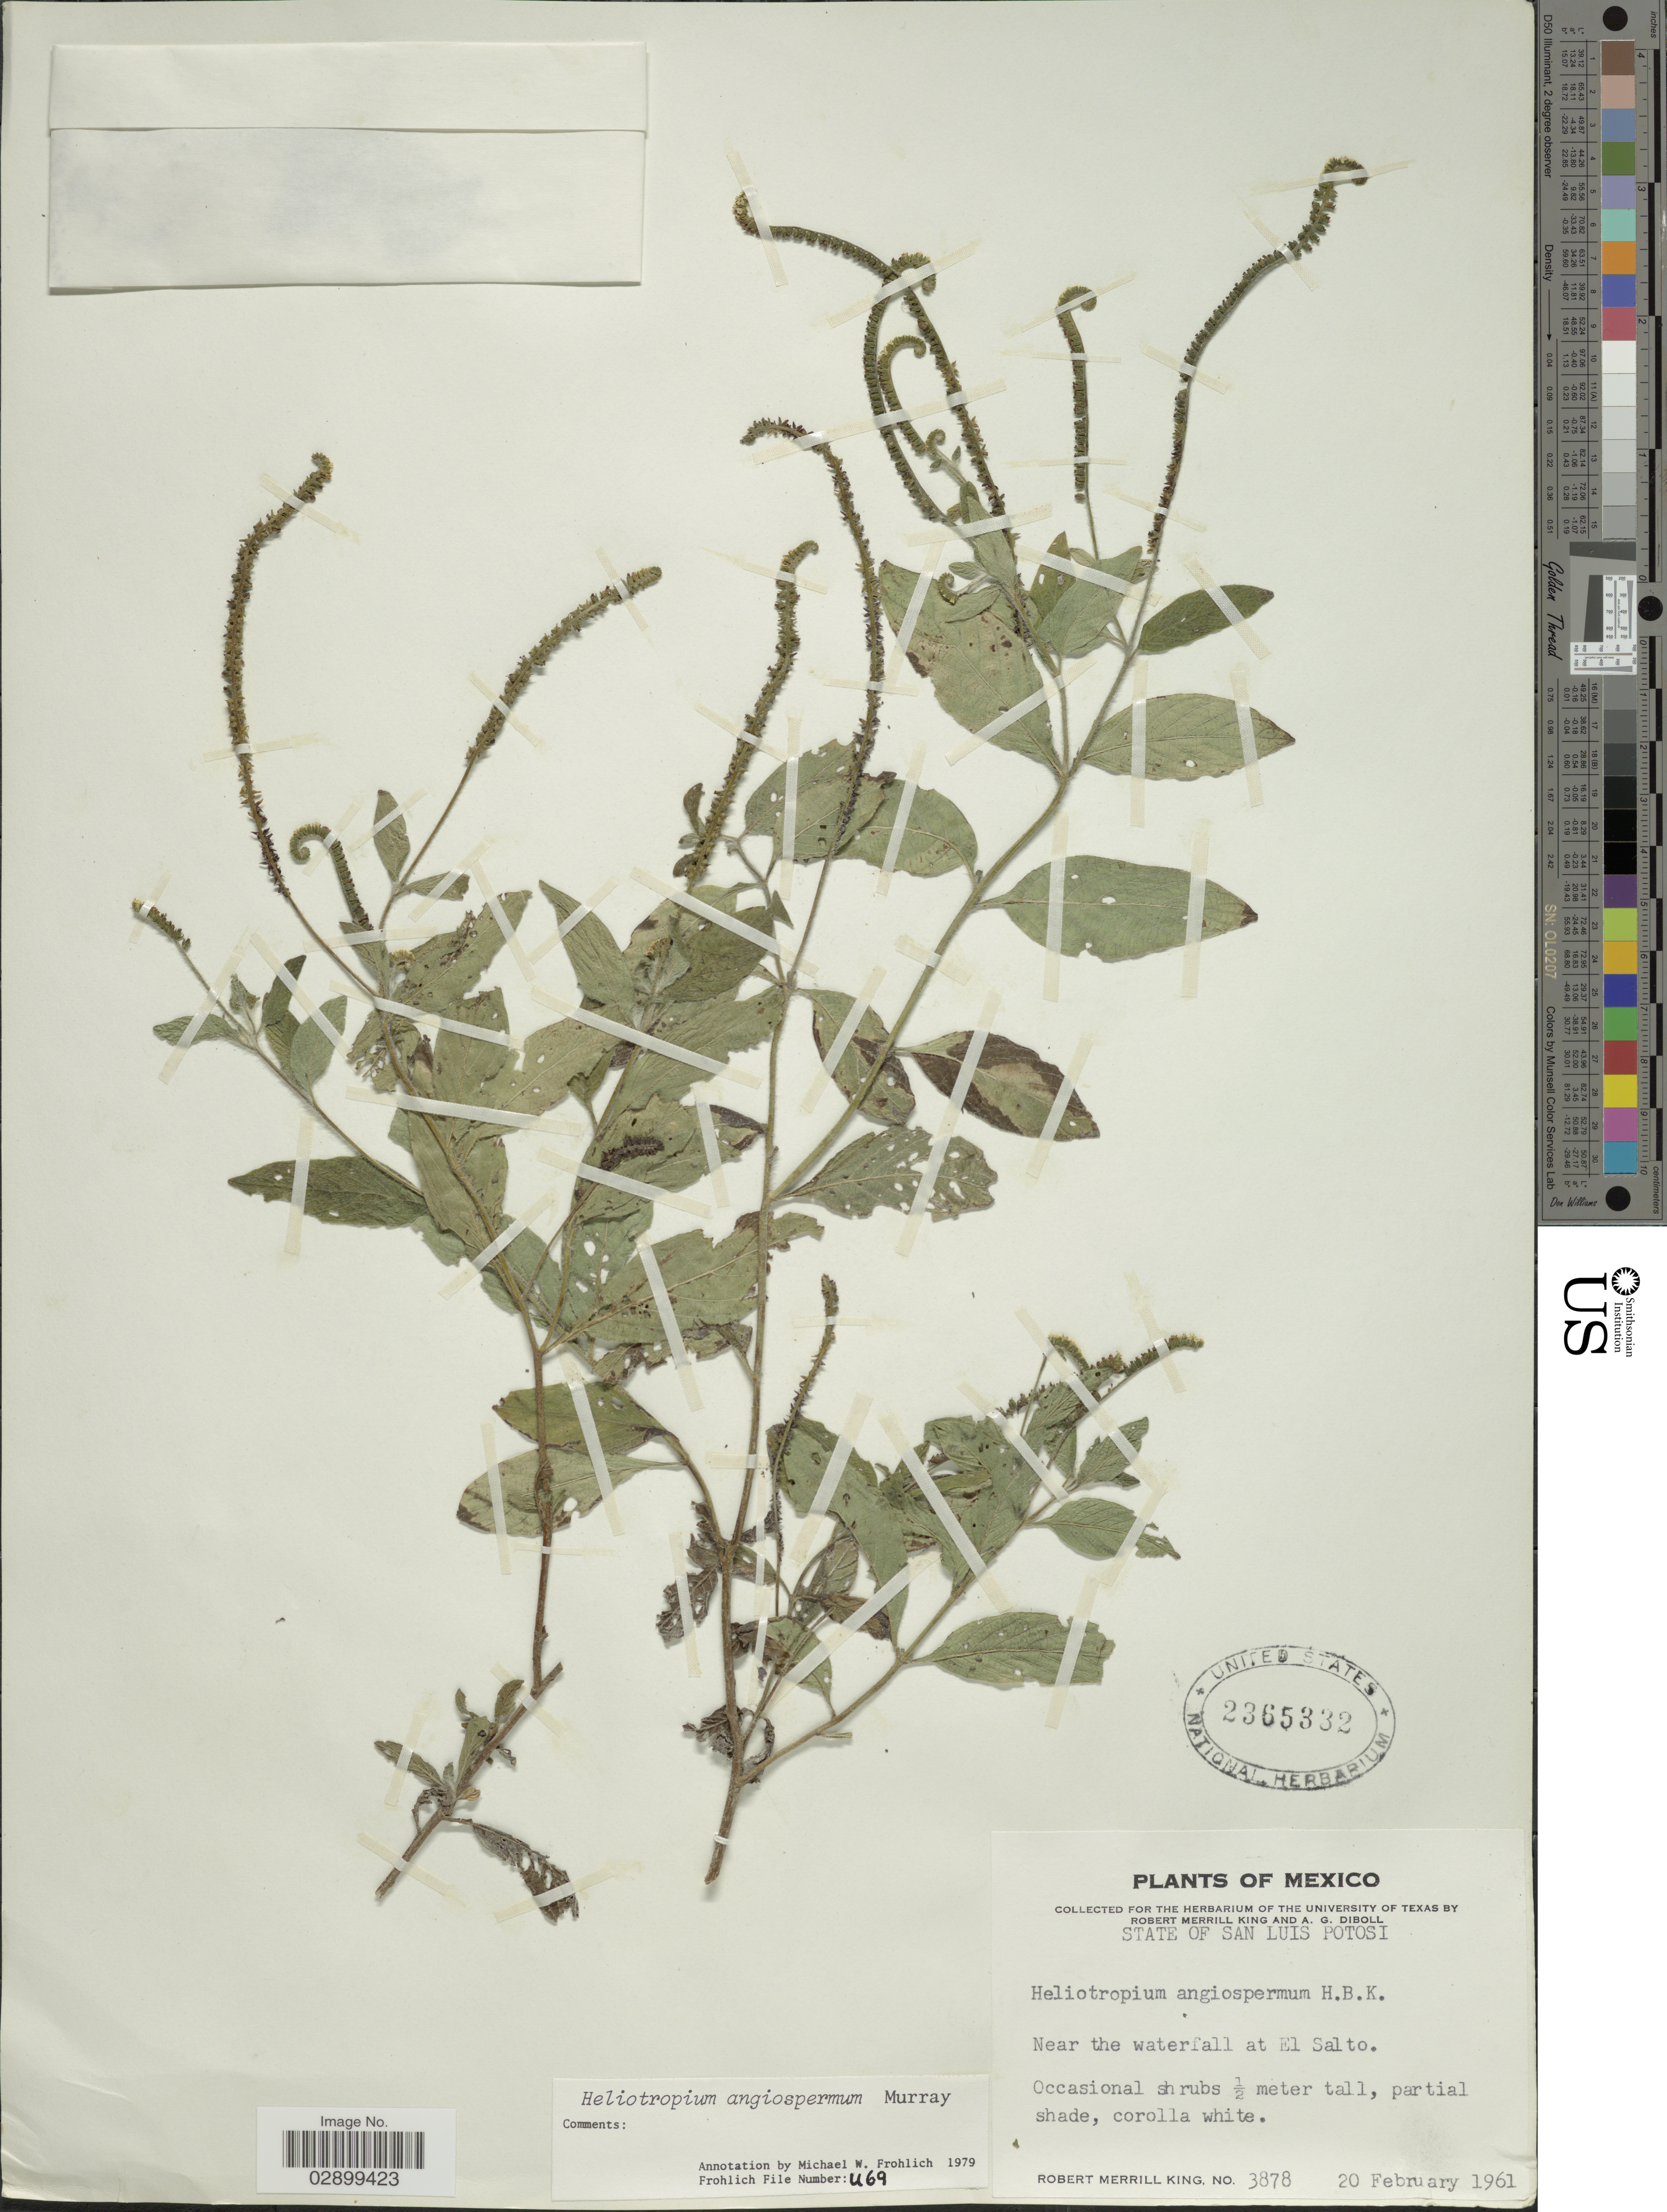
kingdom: Plantae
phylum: Tracheophyta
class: Magnoliopsida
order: Boraginales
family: Heliotropiaceae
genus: Heliotropium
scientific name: Heliotropium angiospermum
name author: Murray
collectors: R. M. King & A. Diboll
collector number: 3878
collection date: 1961-02-20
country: Mexico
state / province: San Luis Potosí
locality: State of San Luis Potosi. Near the waterfall at El Salto.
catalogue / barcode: US 2365332